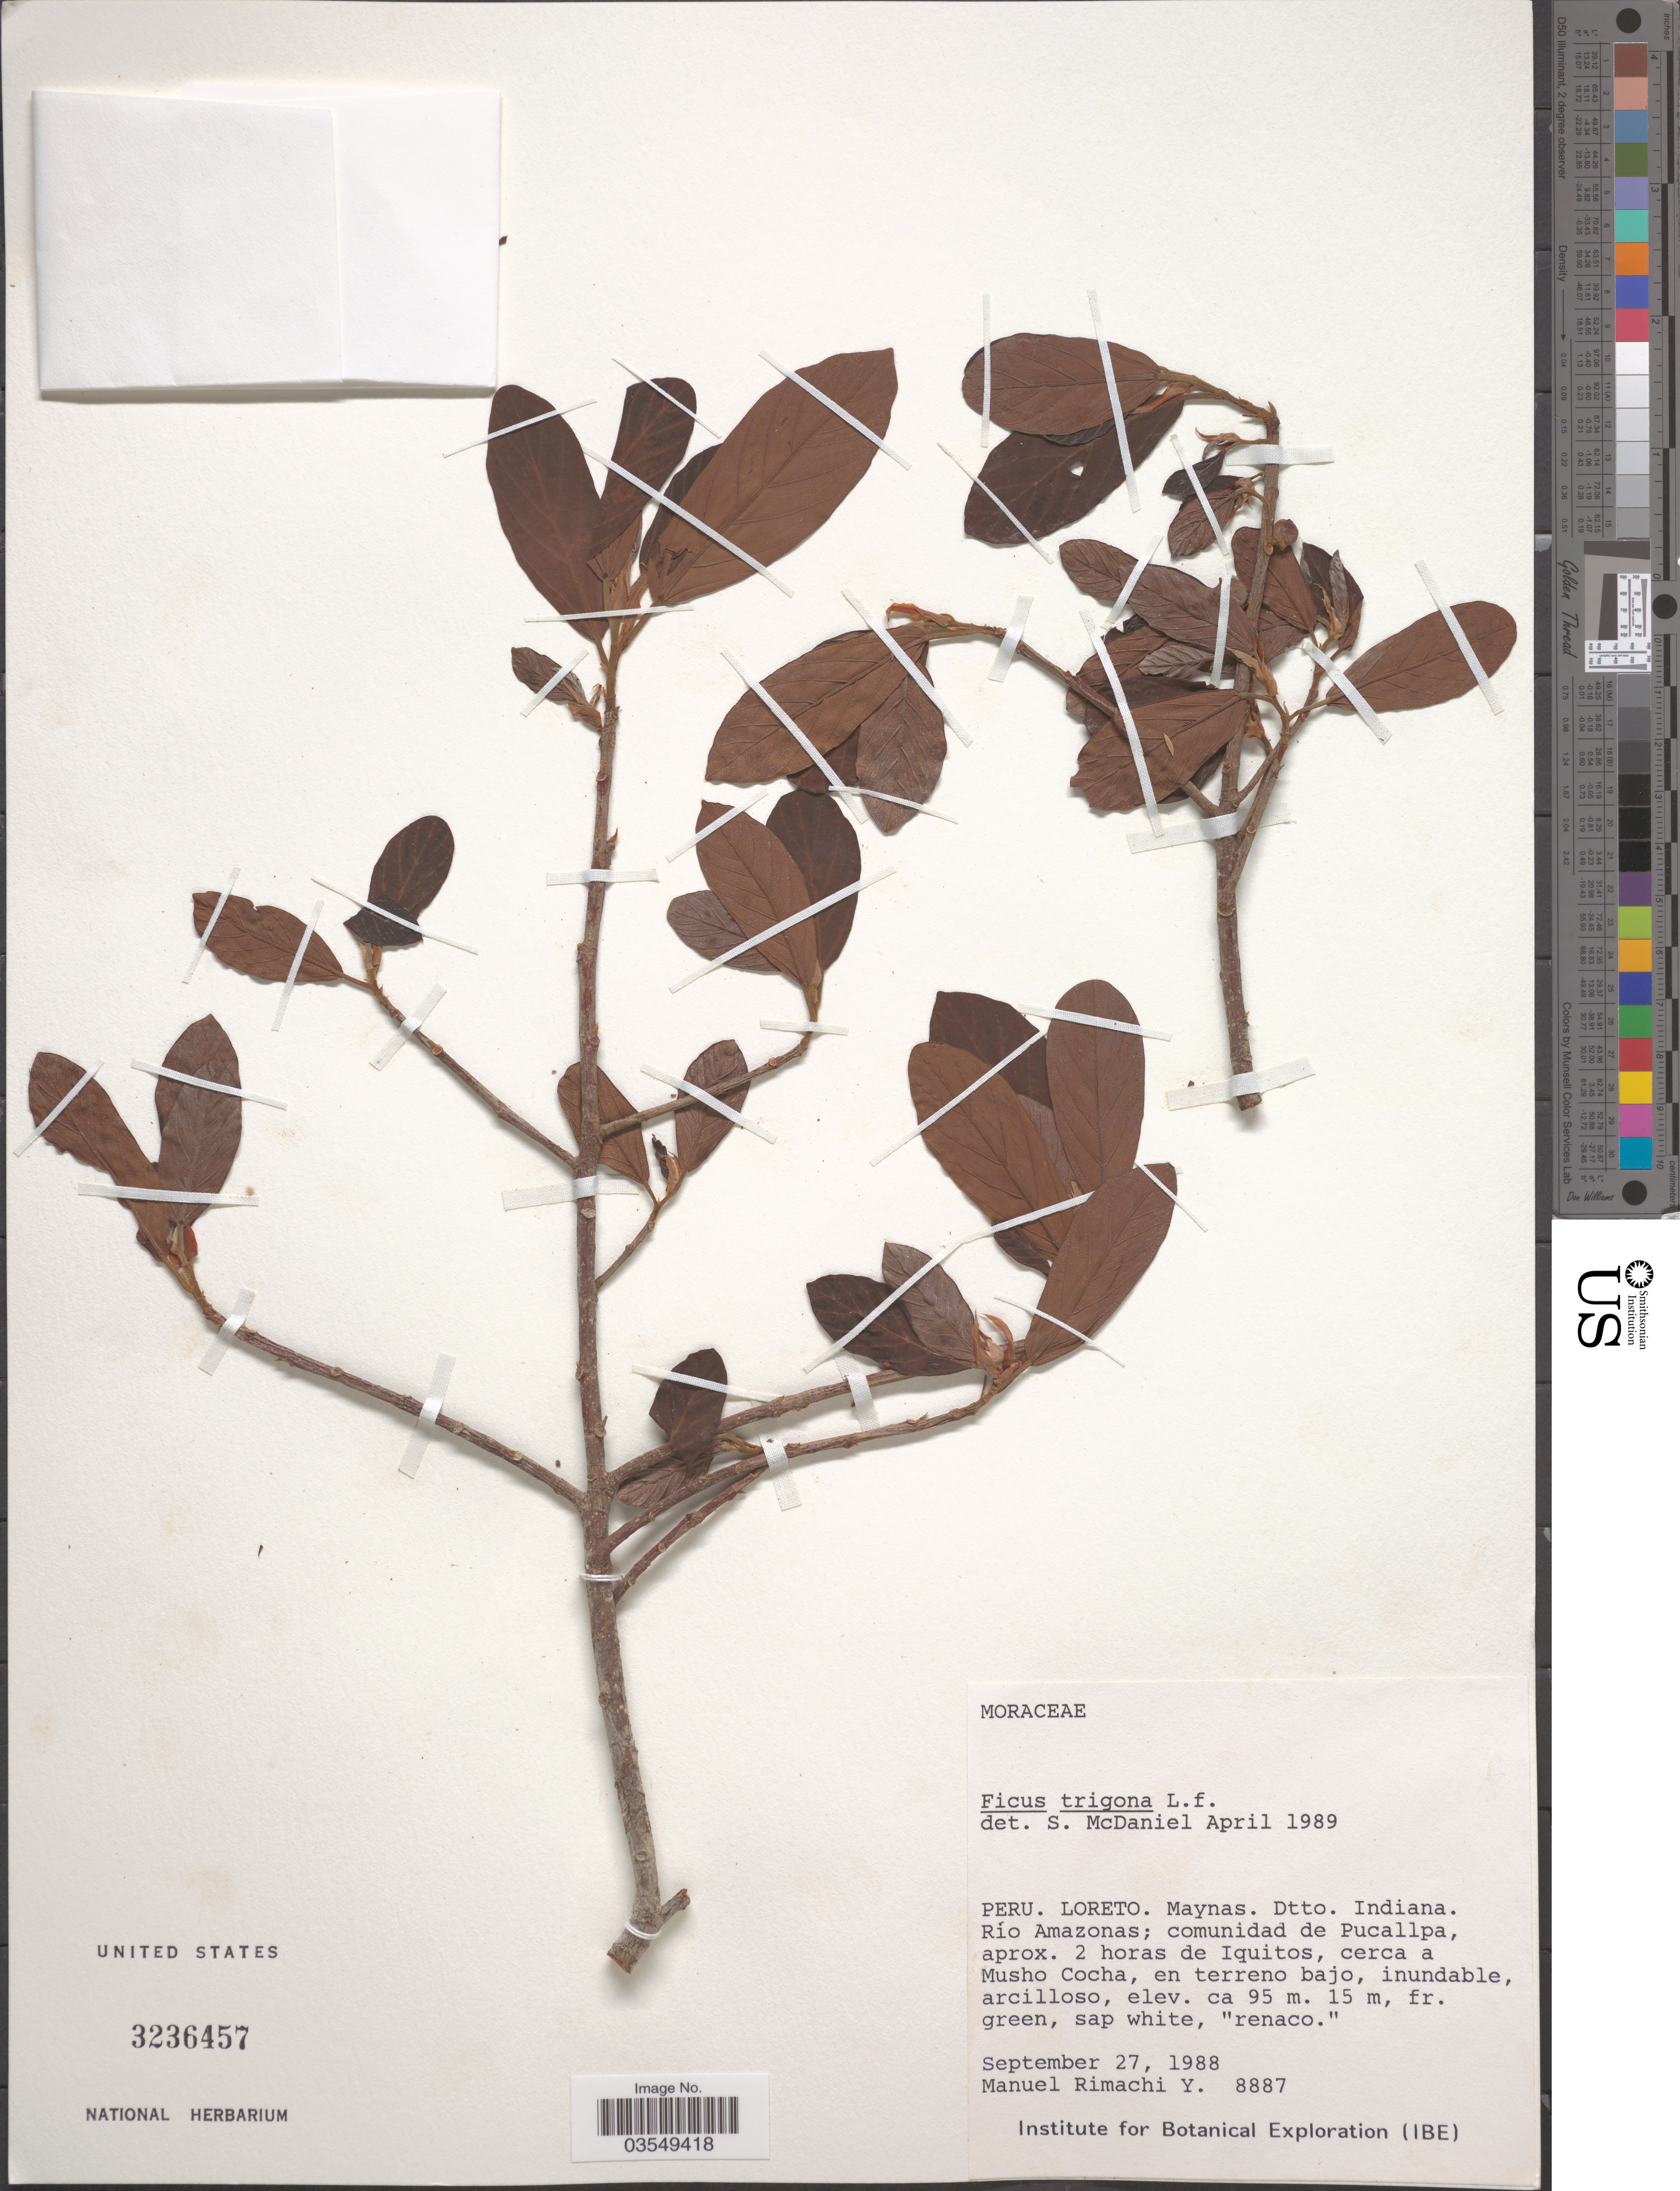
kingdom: Plantae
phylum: Tracheophyta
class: Magnoliopsida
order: Rosales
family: Moraceae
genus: Ficus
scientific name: Ficus trigona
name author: L. f.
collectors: M. Rimachi Y.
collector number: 8887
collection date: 1988-09-27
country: Peru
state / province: Loreto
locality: Maynas. Dtto. Indiana. Río Amaoznas; comunidad de Pucallpa, aprox. 2 horas de Iquitos, cerca a Musho Cocha.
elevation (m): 95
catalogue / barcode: US 3236457